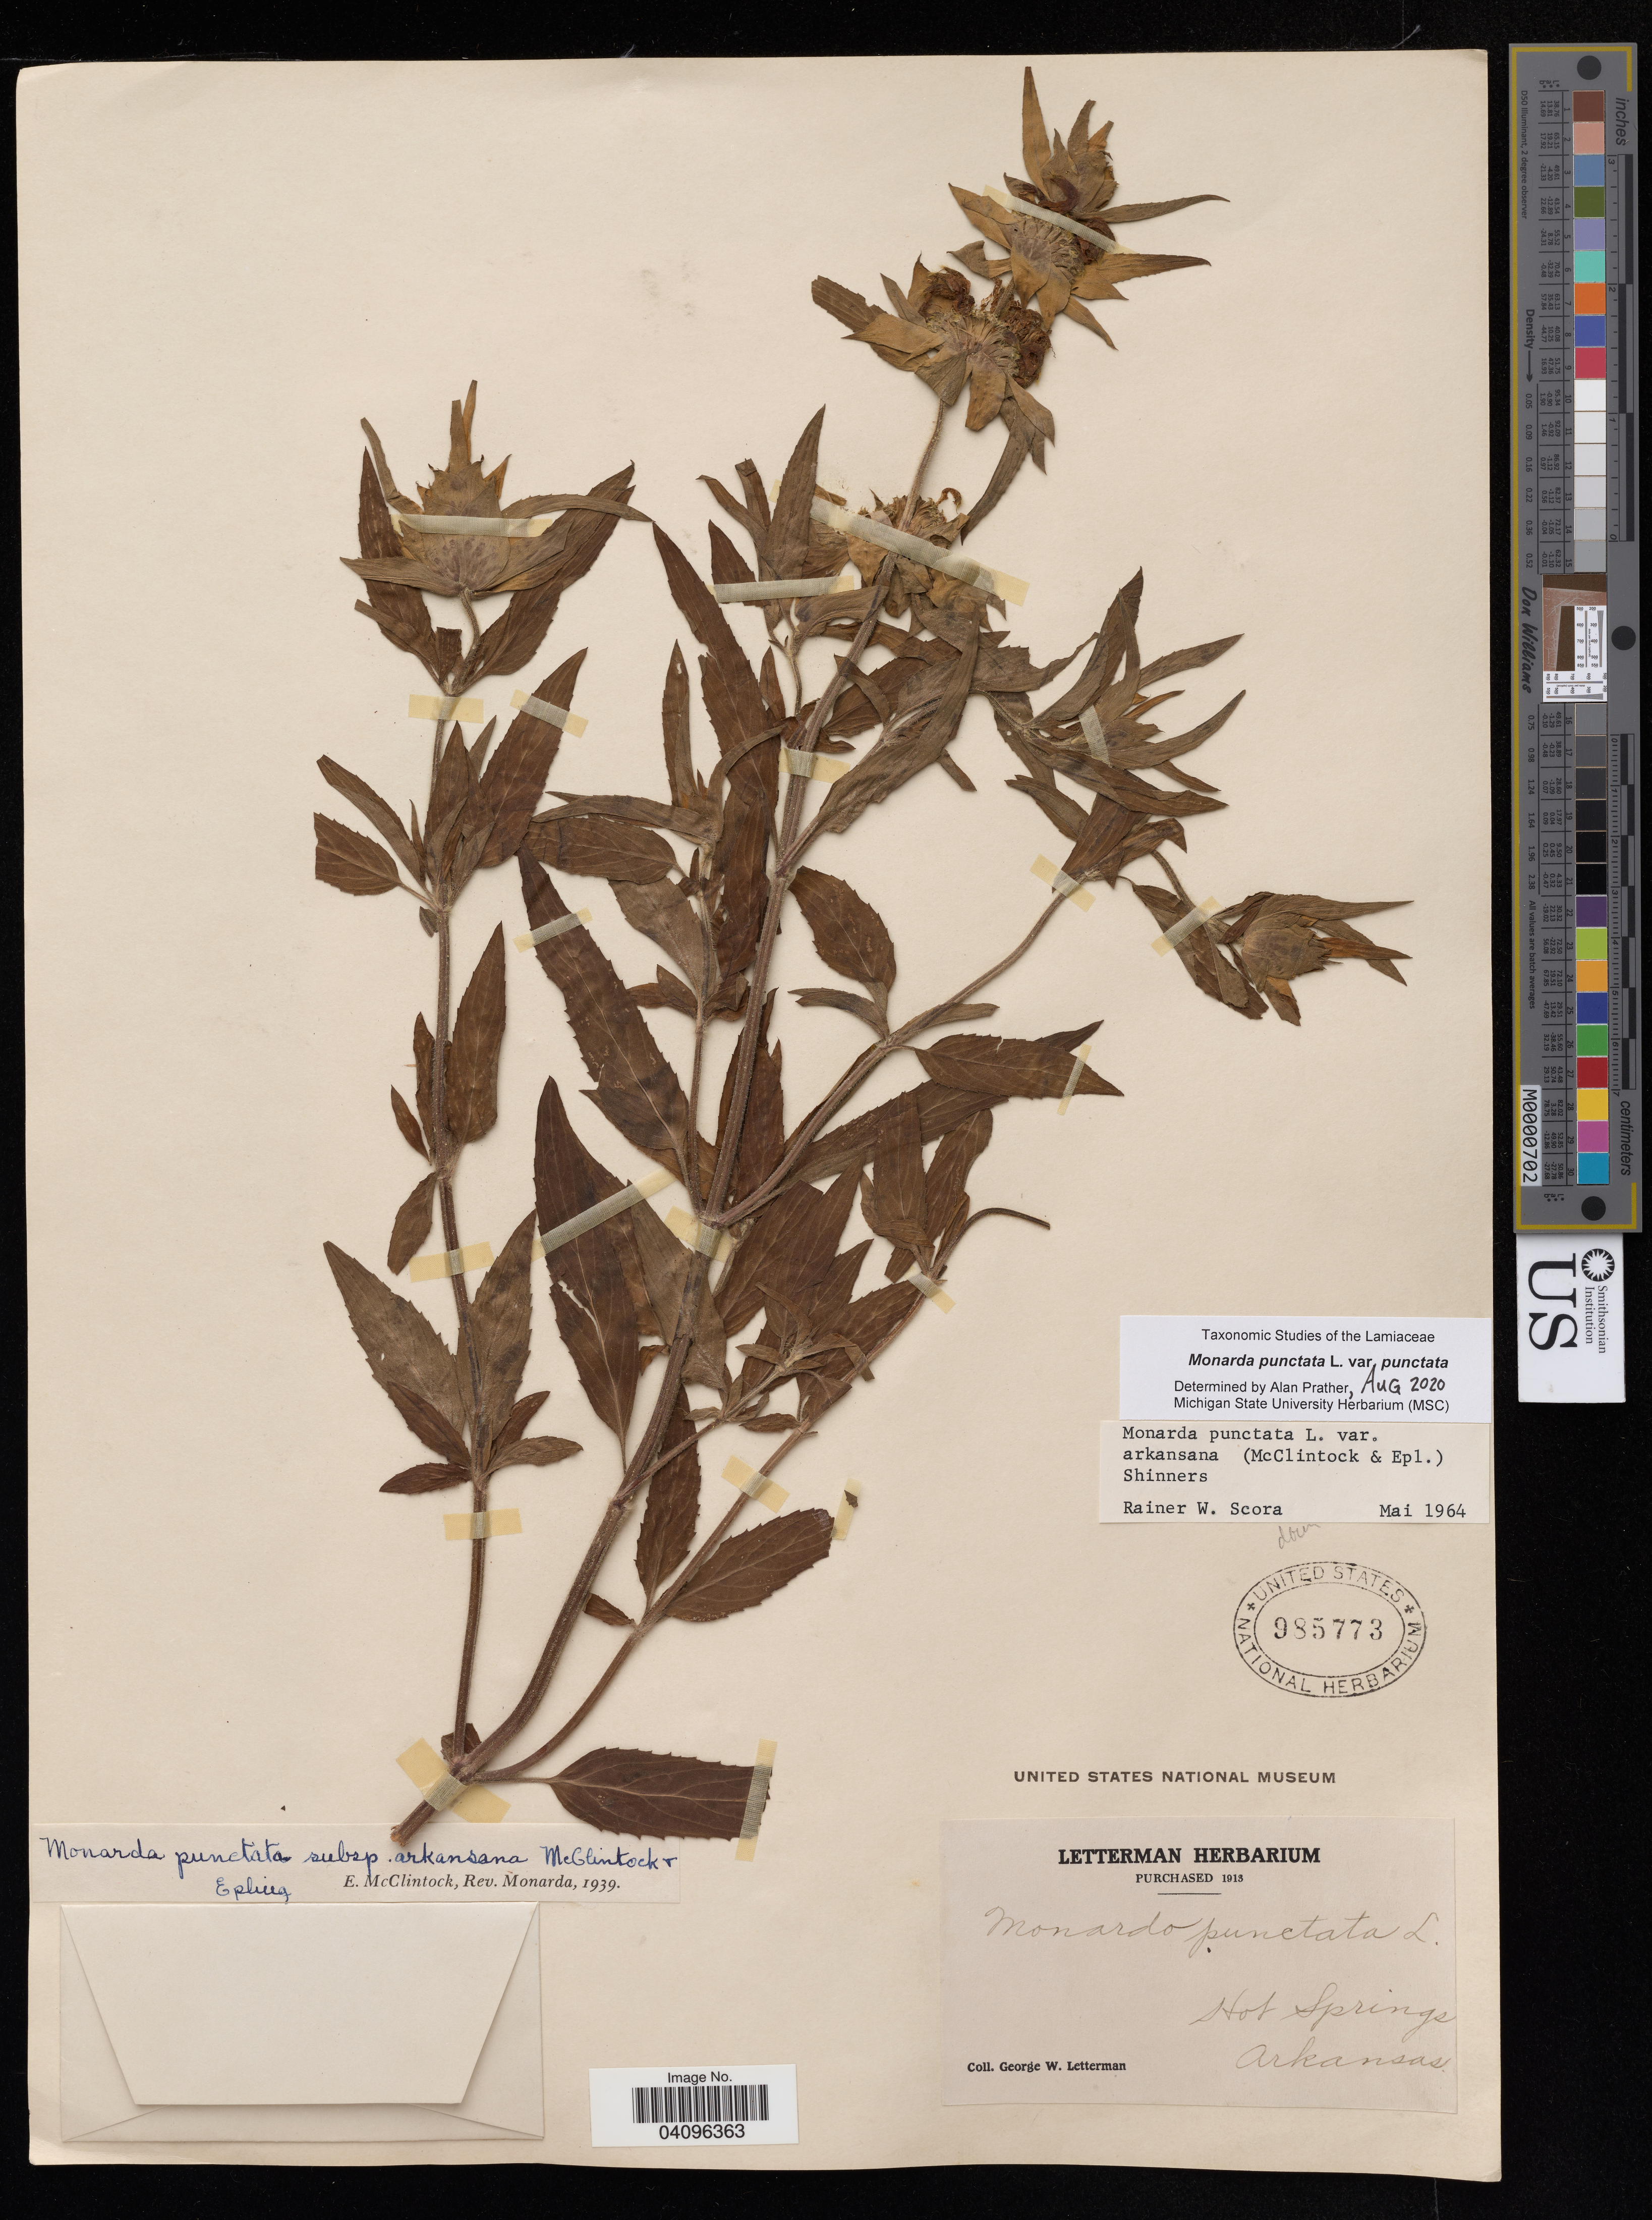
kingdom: Plantae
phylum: Tracheophyta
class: Magnoliopsida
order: Lamiales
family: Lamiaceae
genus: Monarda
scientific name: Monarda punctata var. punctata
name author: L.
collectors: G. W. Letterman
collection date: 1913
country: United States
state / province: Arkansas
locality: Hot Springs.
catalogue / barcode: US 985773